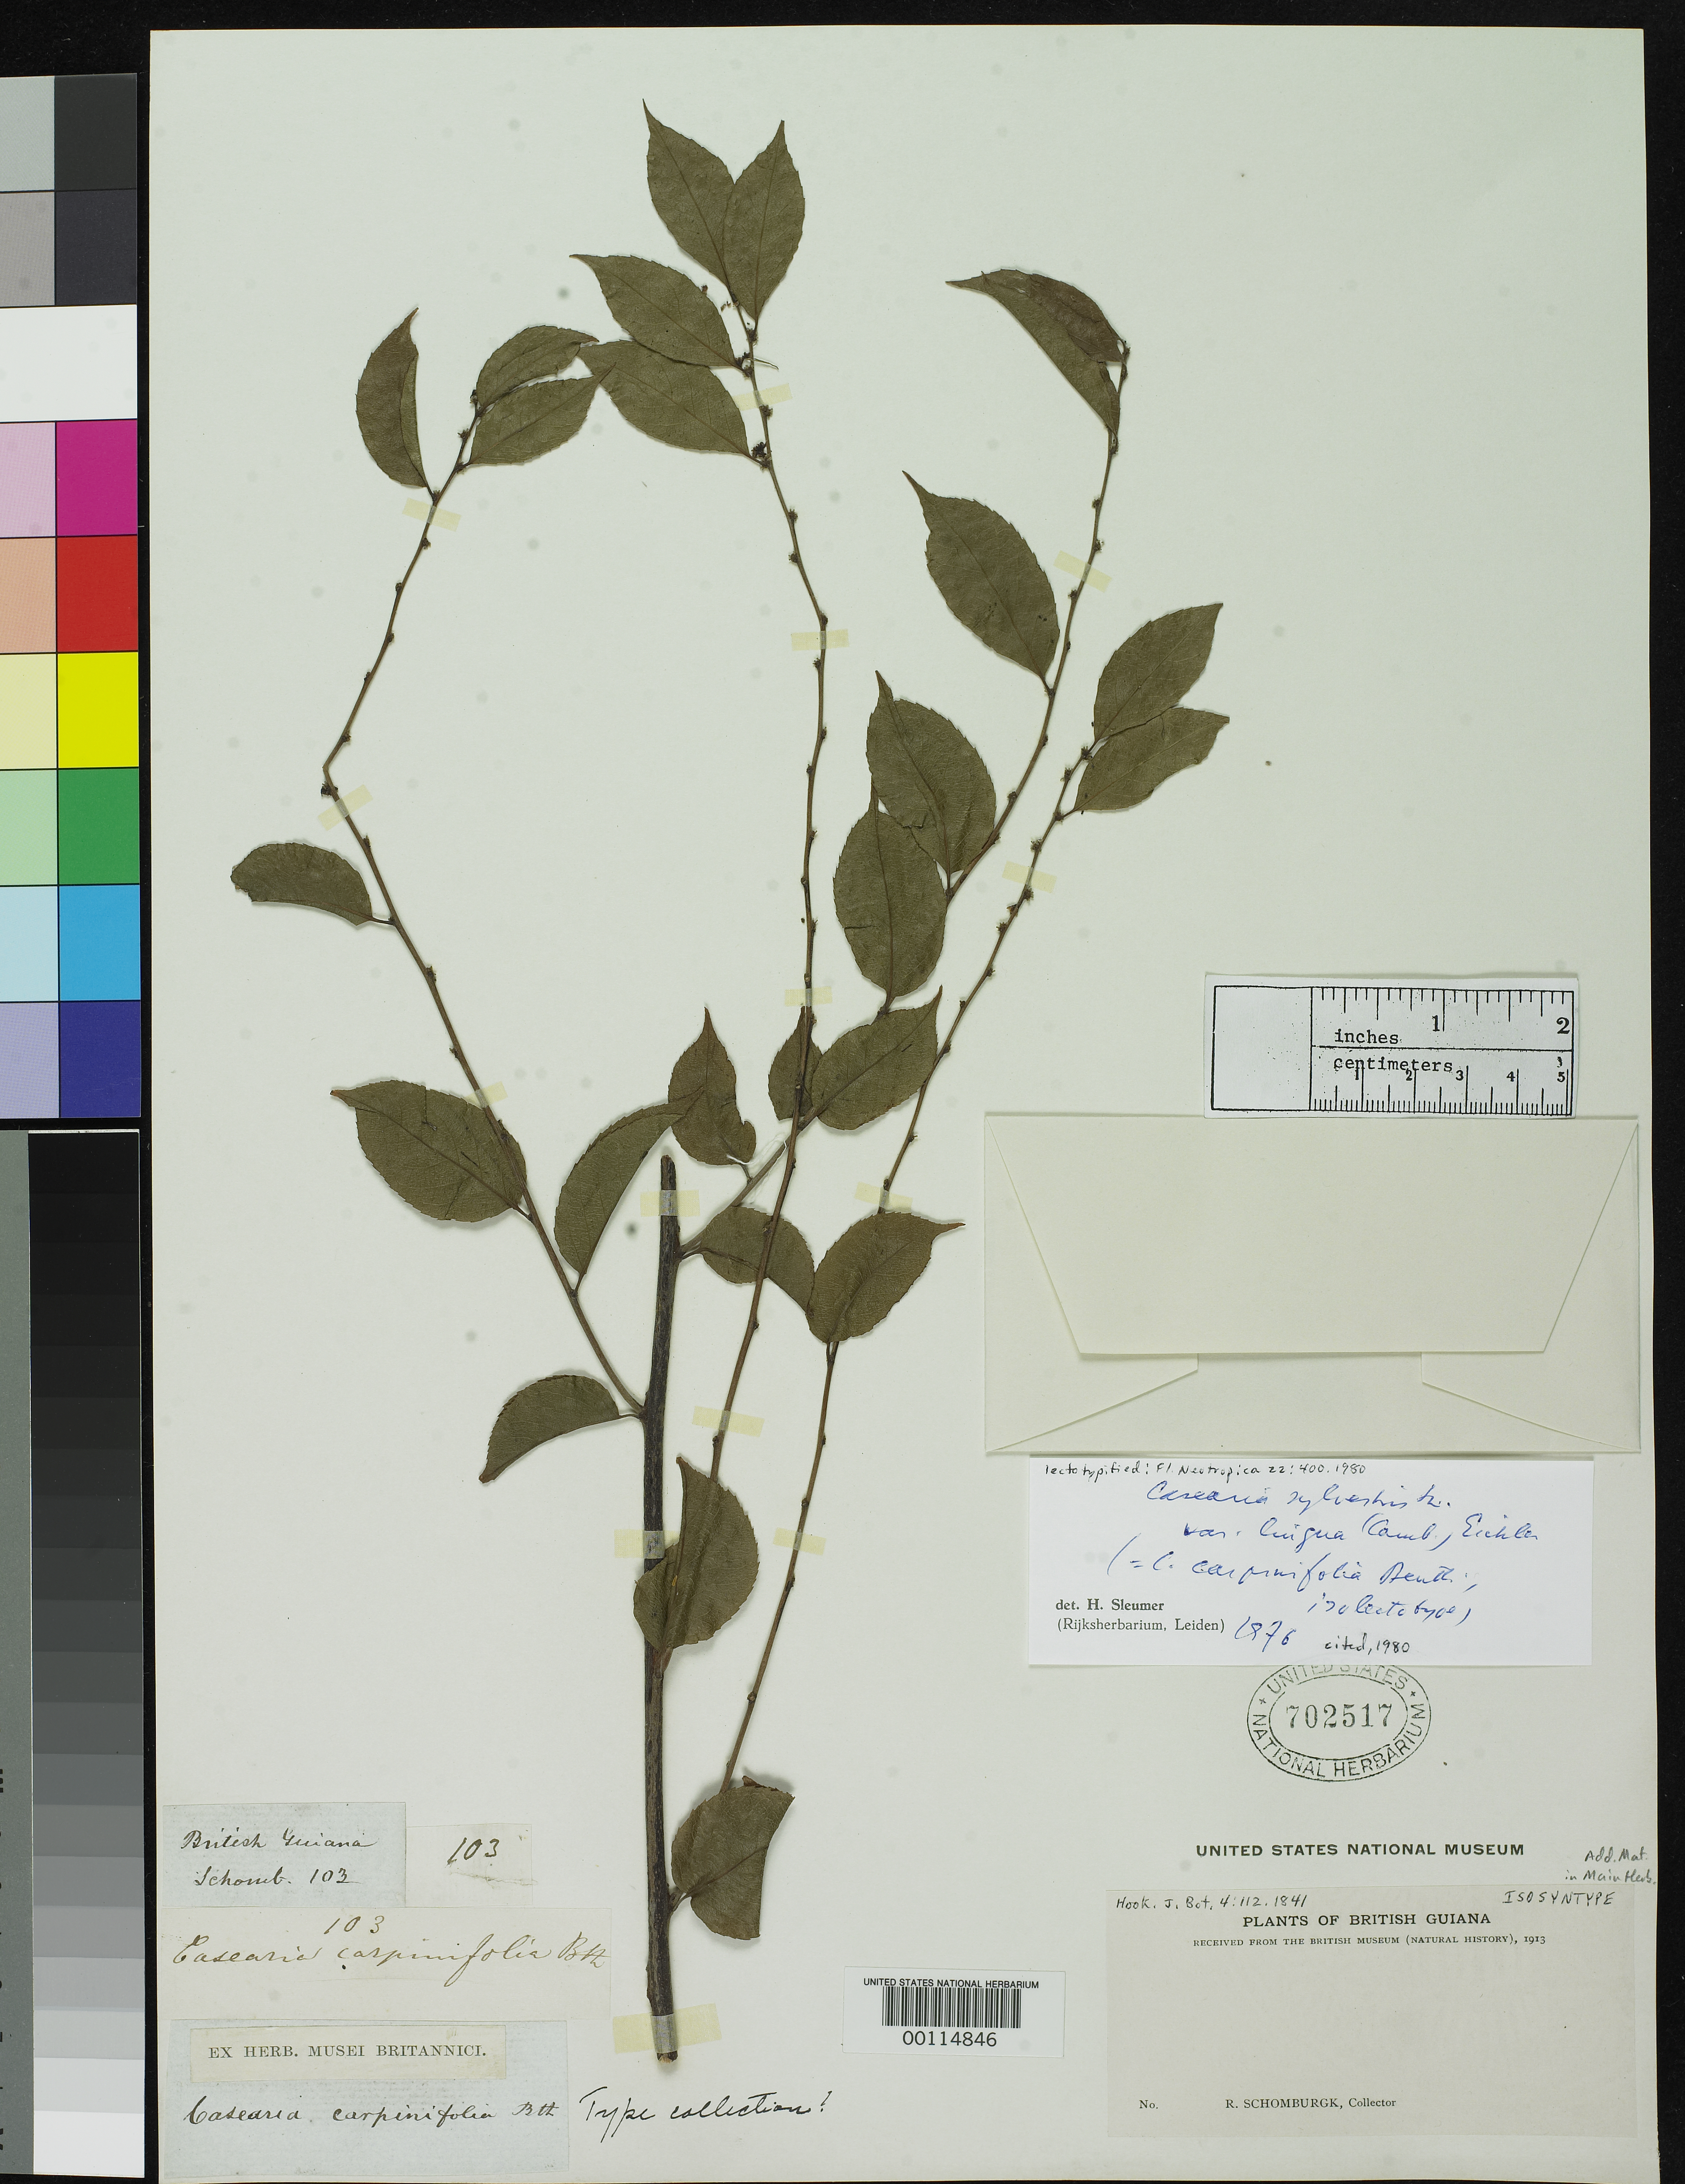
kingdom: Plantae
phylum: Tracheophyta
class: Magnoliopsida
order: Malpighiales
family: Salicaceae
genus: Casearia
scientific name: Casearia carpinifolia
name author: Benth.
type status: Isolectotype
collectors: M. R. Schomburgk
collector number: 103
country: Guyana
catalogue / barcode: US 702517